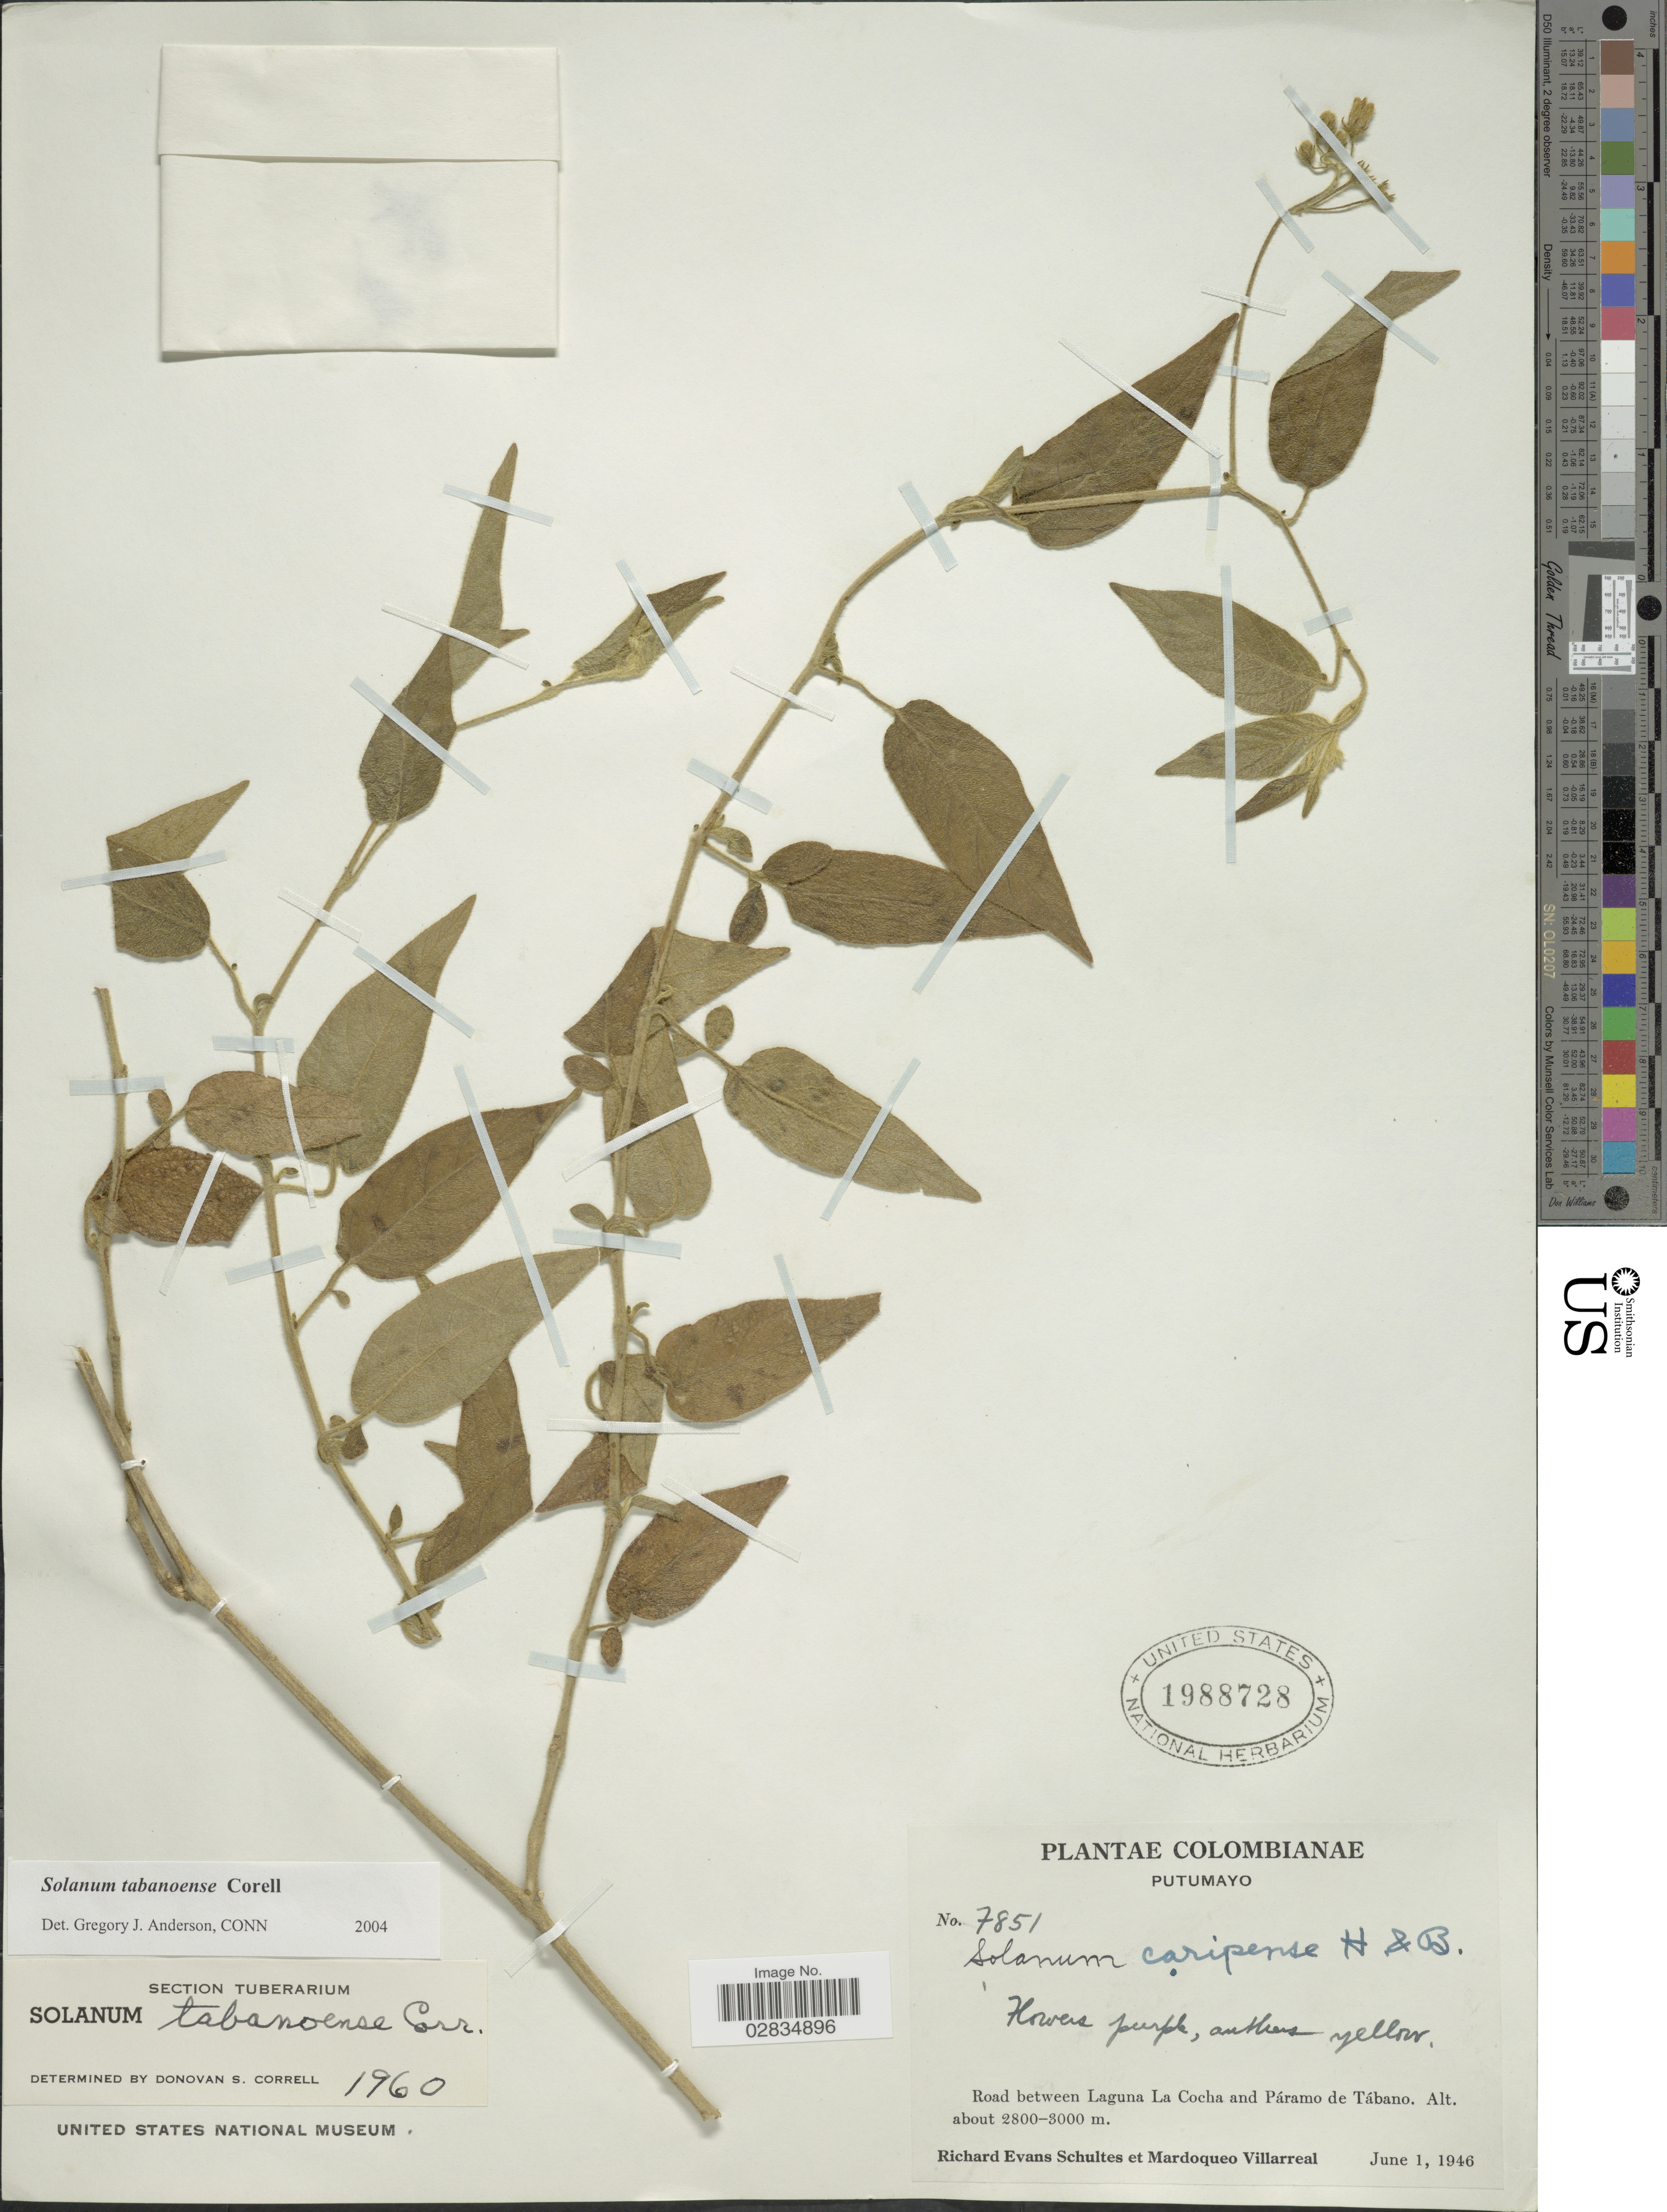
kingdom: Plantae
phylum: Tracheophyta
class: Magnoliopsida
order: Solanales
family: Solanaceae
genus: Solanum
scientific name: Solanum tabanoense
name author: Correll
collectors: R. E. Schultes & M. Villarreal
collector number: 7851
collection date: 1946-06-01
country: Colombia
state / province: Putumayo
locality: Road between Laguna La Cocha and Páramo de Tábano.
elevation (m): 2800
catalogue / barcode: US 1988728